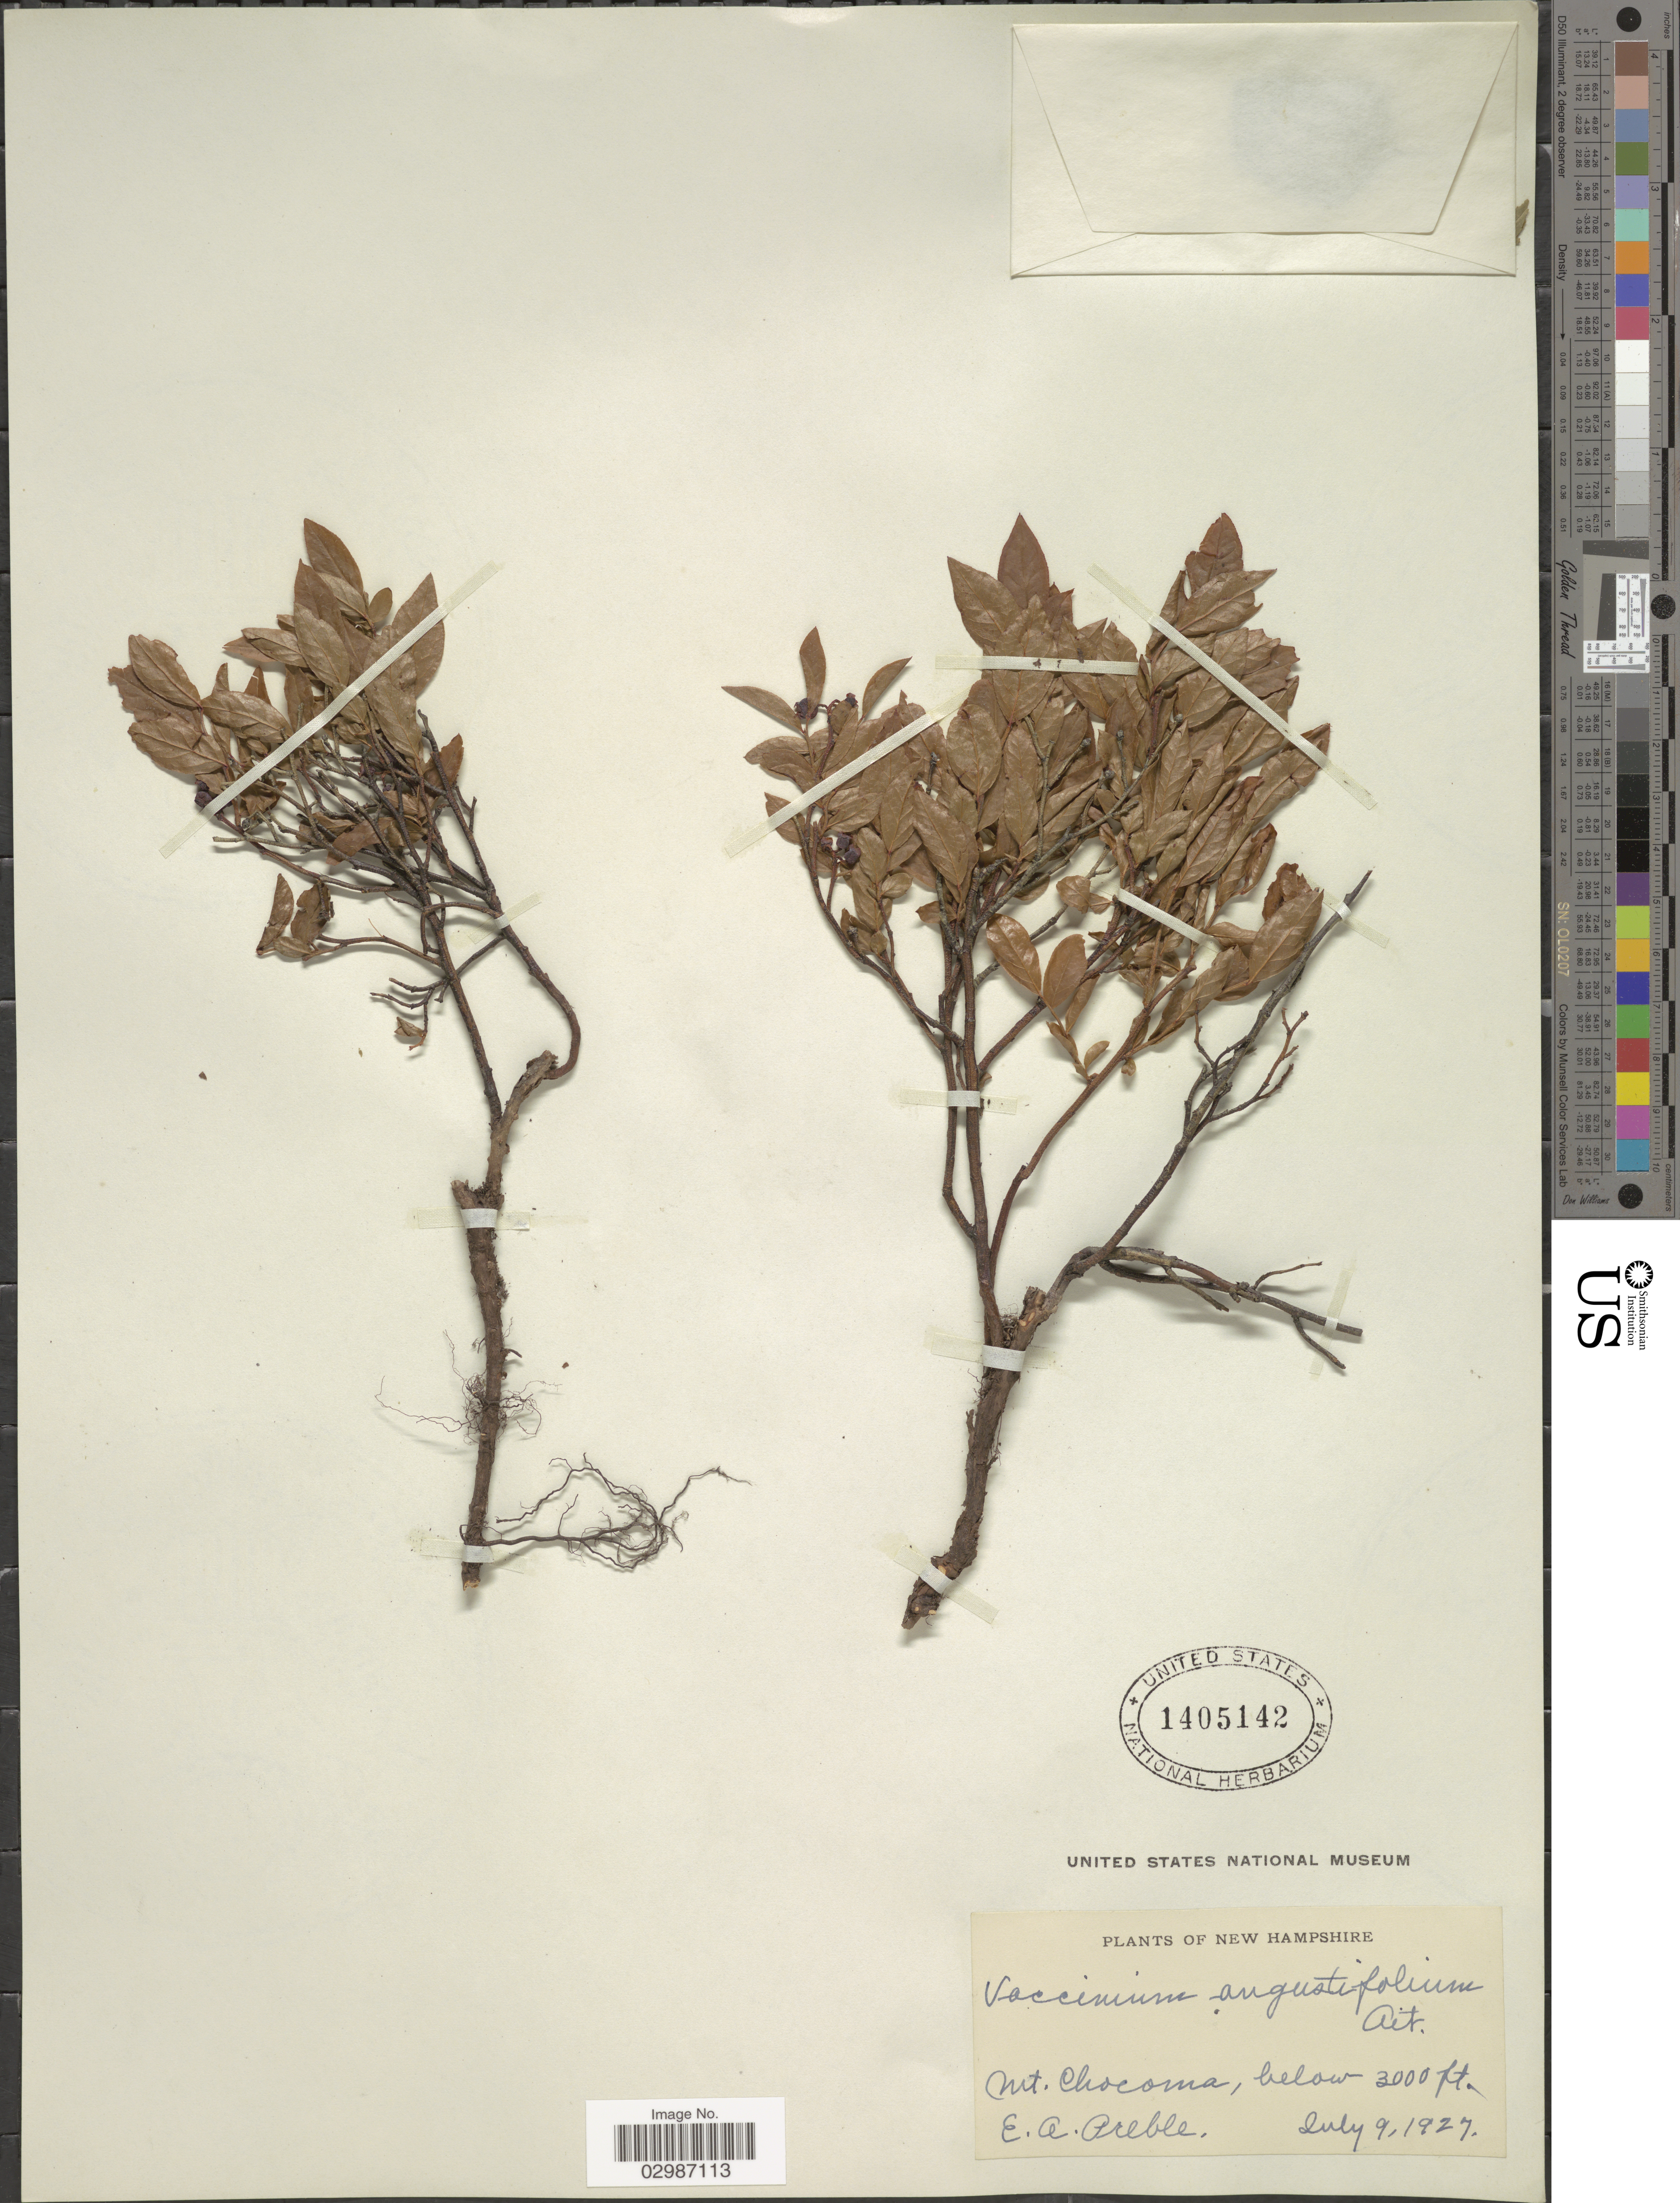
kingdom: Plantae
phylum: Tracheophyta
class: Magnoliopsida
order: Ericales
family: Ericaceae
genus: Vaccinium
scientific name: Vaccinium angustifolium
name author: Aiton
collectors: E. Preble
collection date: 1927-07-09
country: United States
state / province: New Hampshire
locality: Mt. Chocoma.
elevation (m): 914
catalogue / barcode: US 1405142